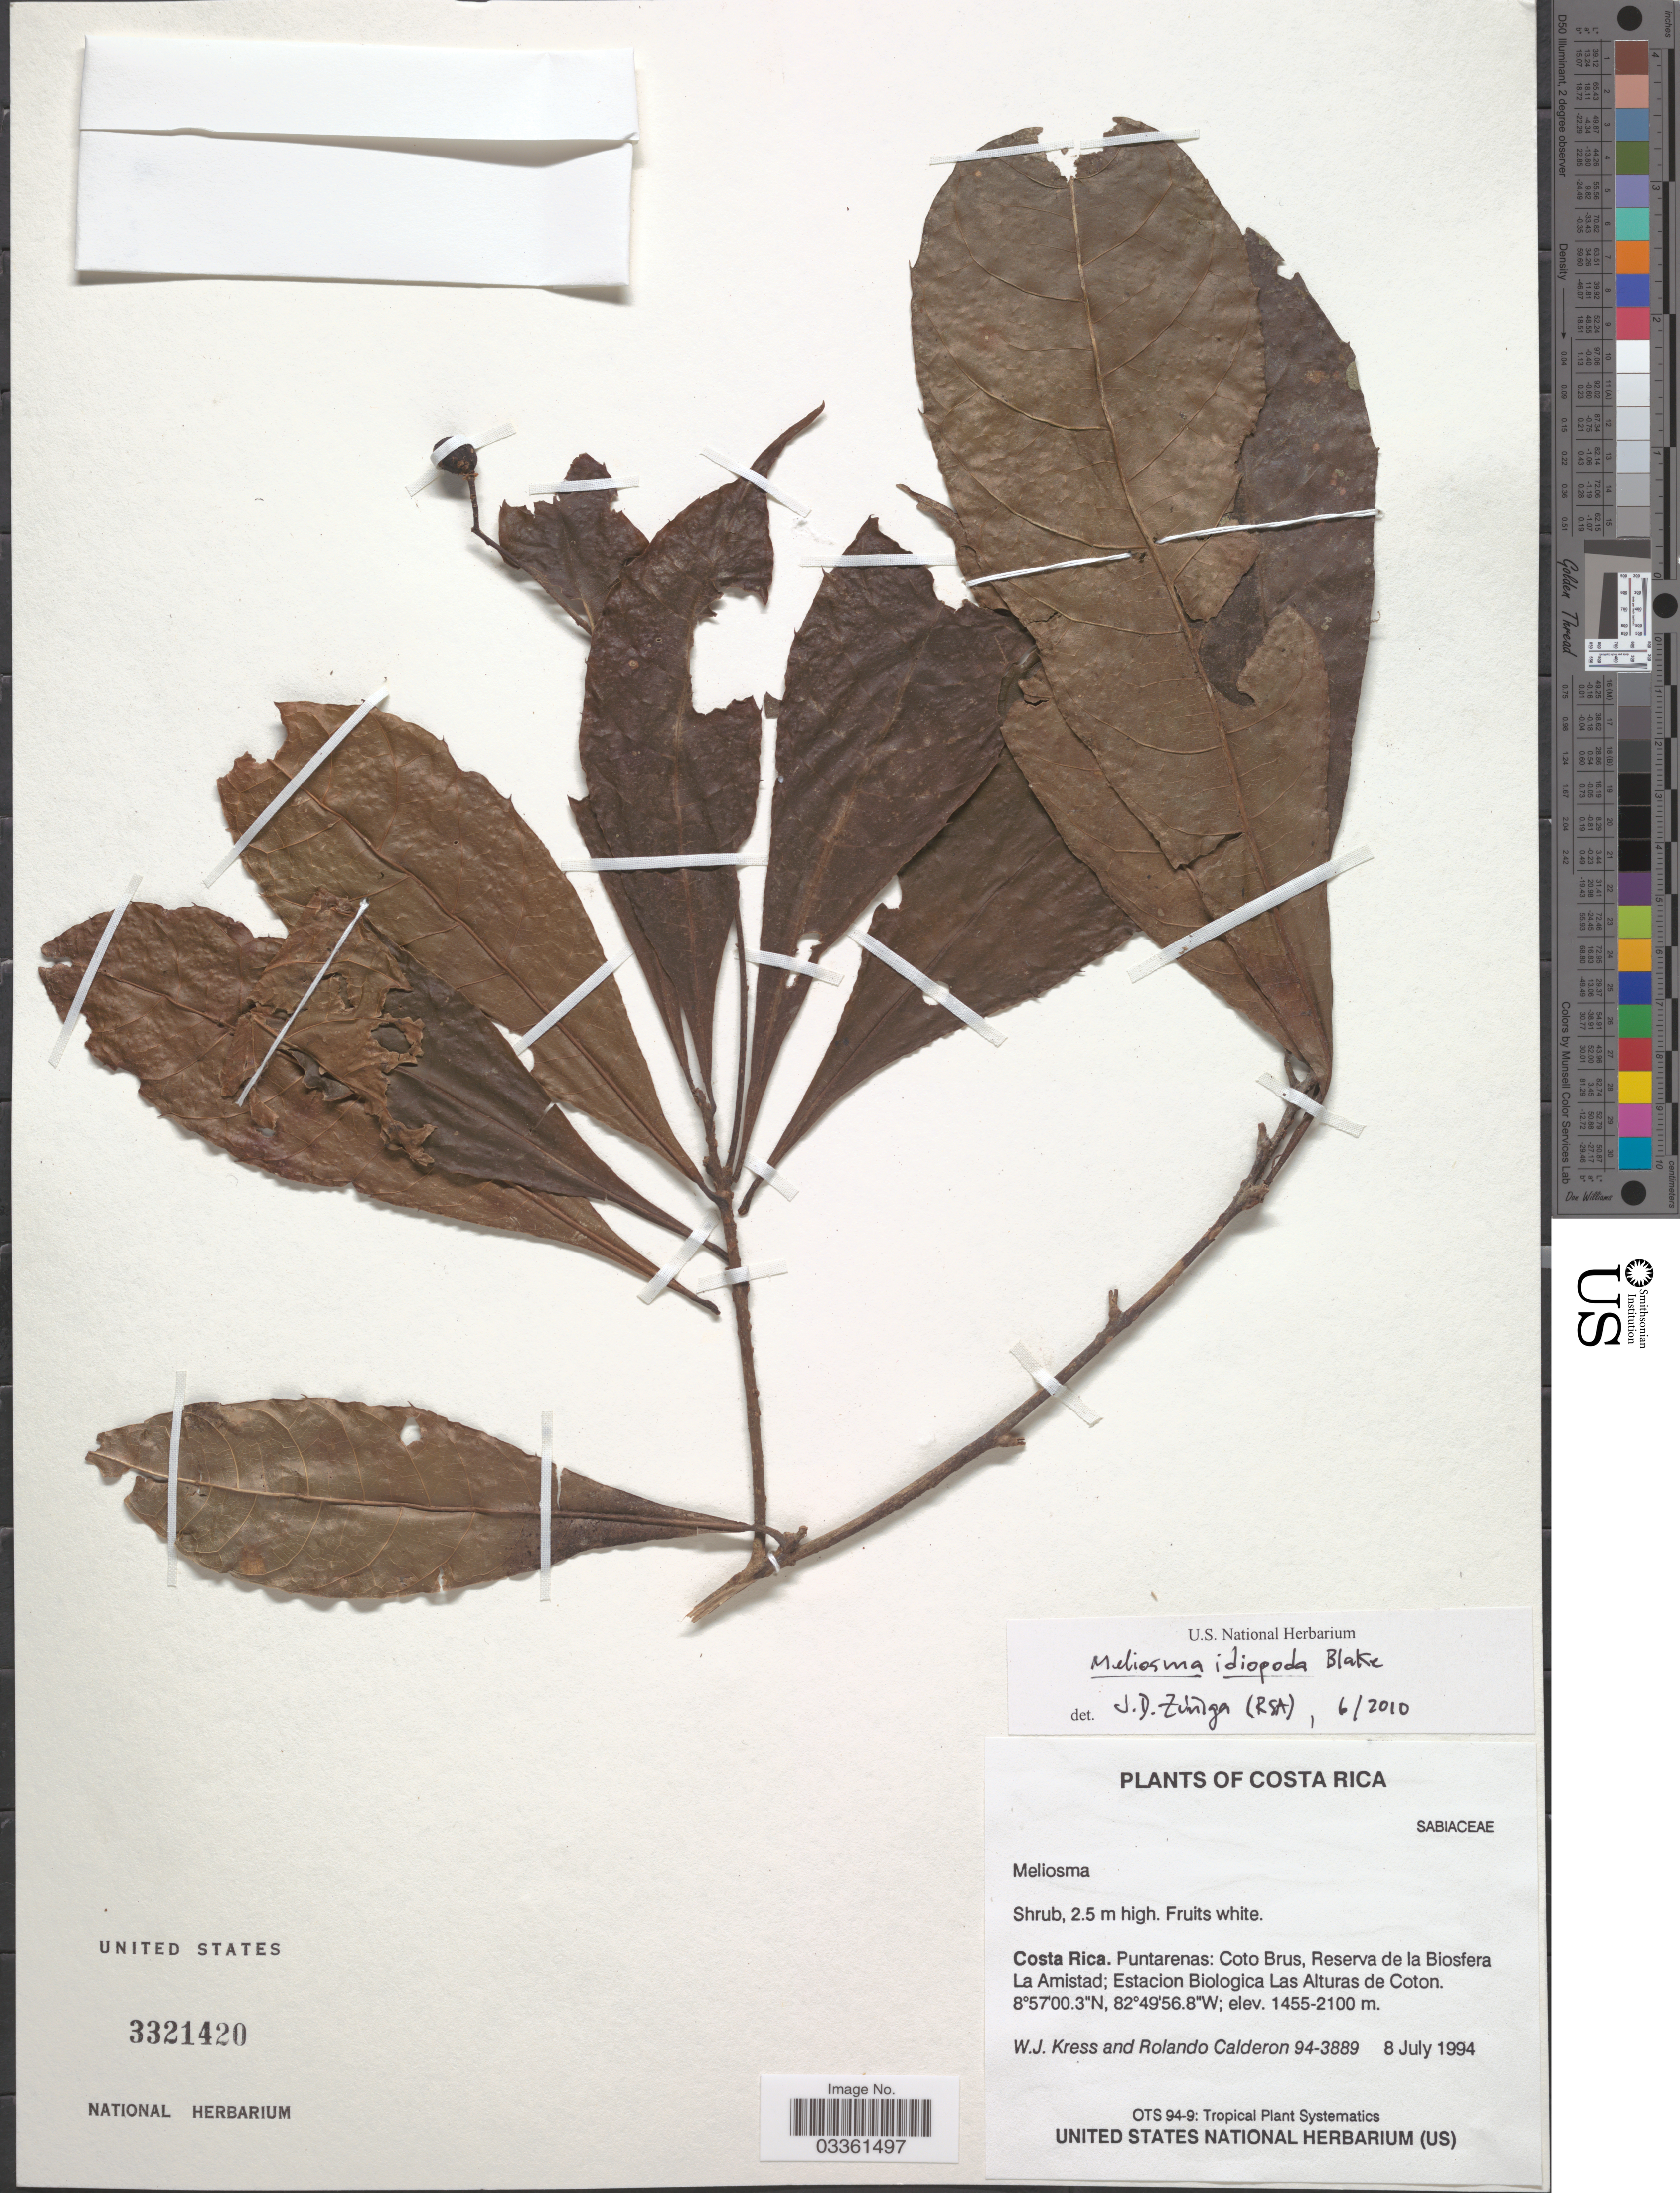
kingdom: Plantae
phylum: Tracheophyta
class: Magnoliopsida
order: Proteales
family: Sabiaceae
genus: Meliosma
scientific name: Meliosma idiopoda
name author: S.F. Blake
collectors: W. J. Kress & R. Calderon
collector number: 94-3889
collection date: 1994-07-08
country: Costa Rica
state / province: Puntarenas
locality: Coto Brus, Reserva de la Biosfera La Amistad; Estacion Biologica Las Alturas de Coton.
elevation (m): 1455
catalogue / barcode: US 3321420